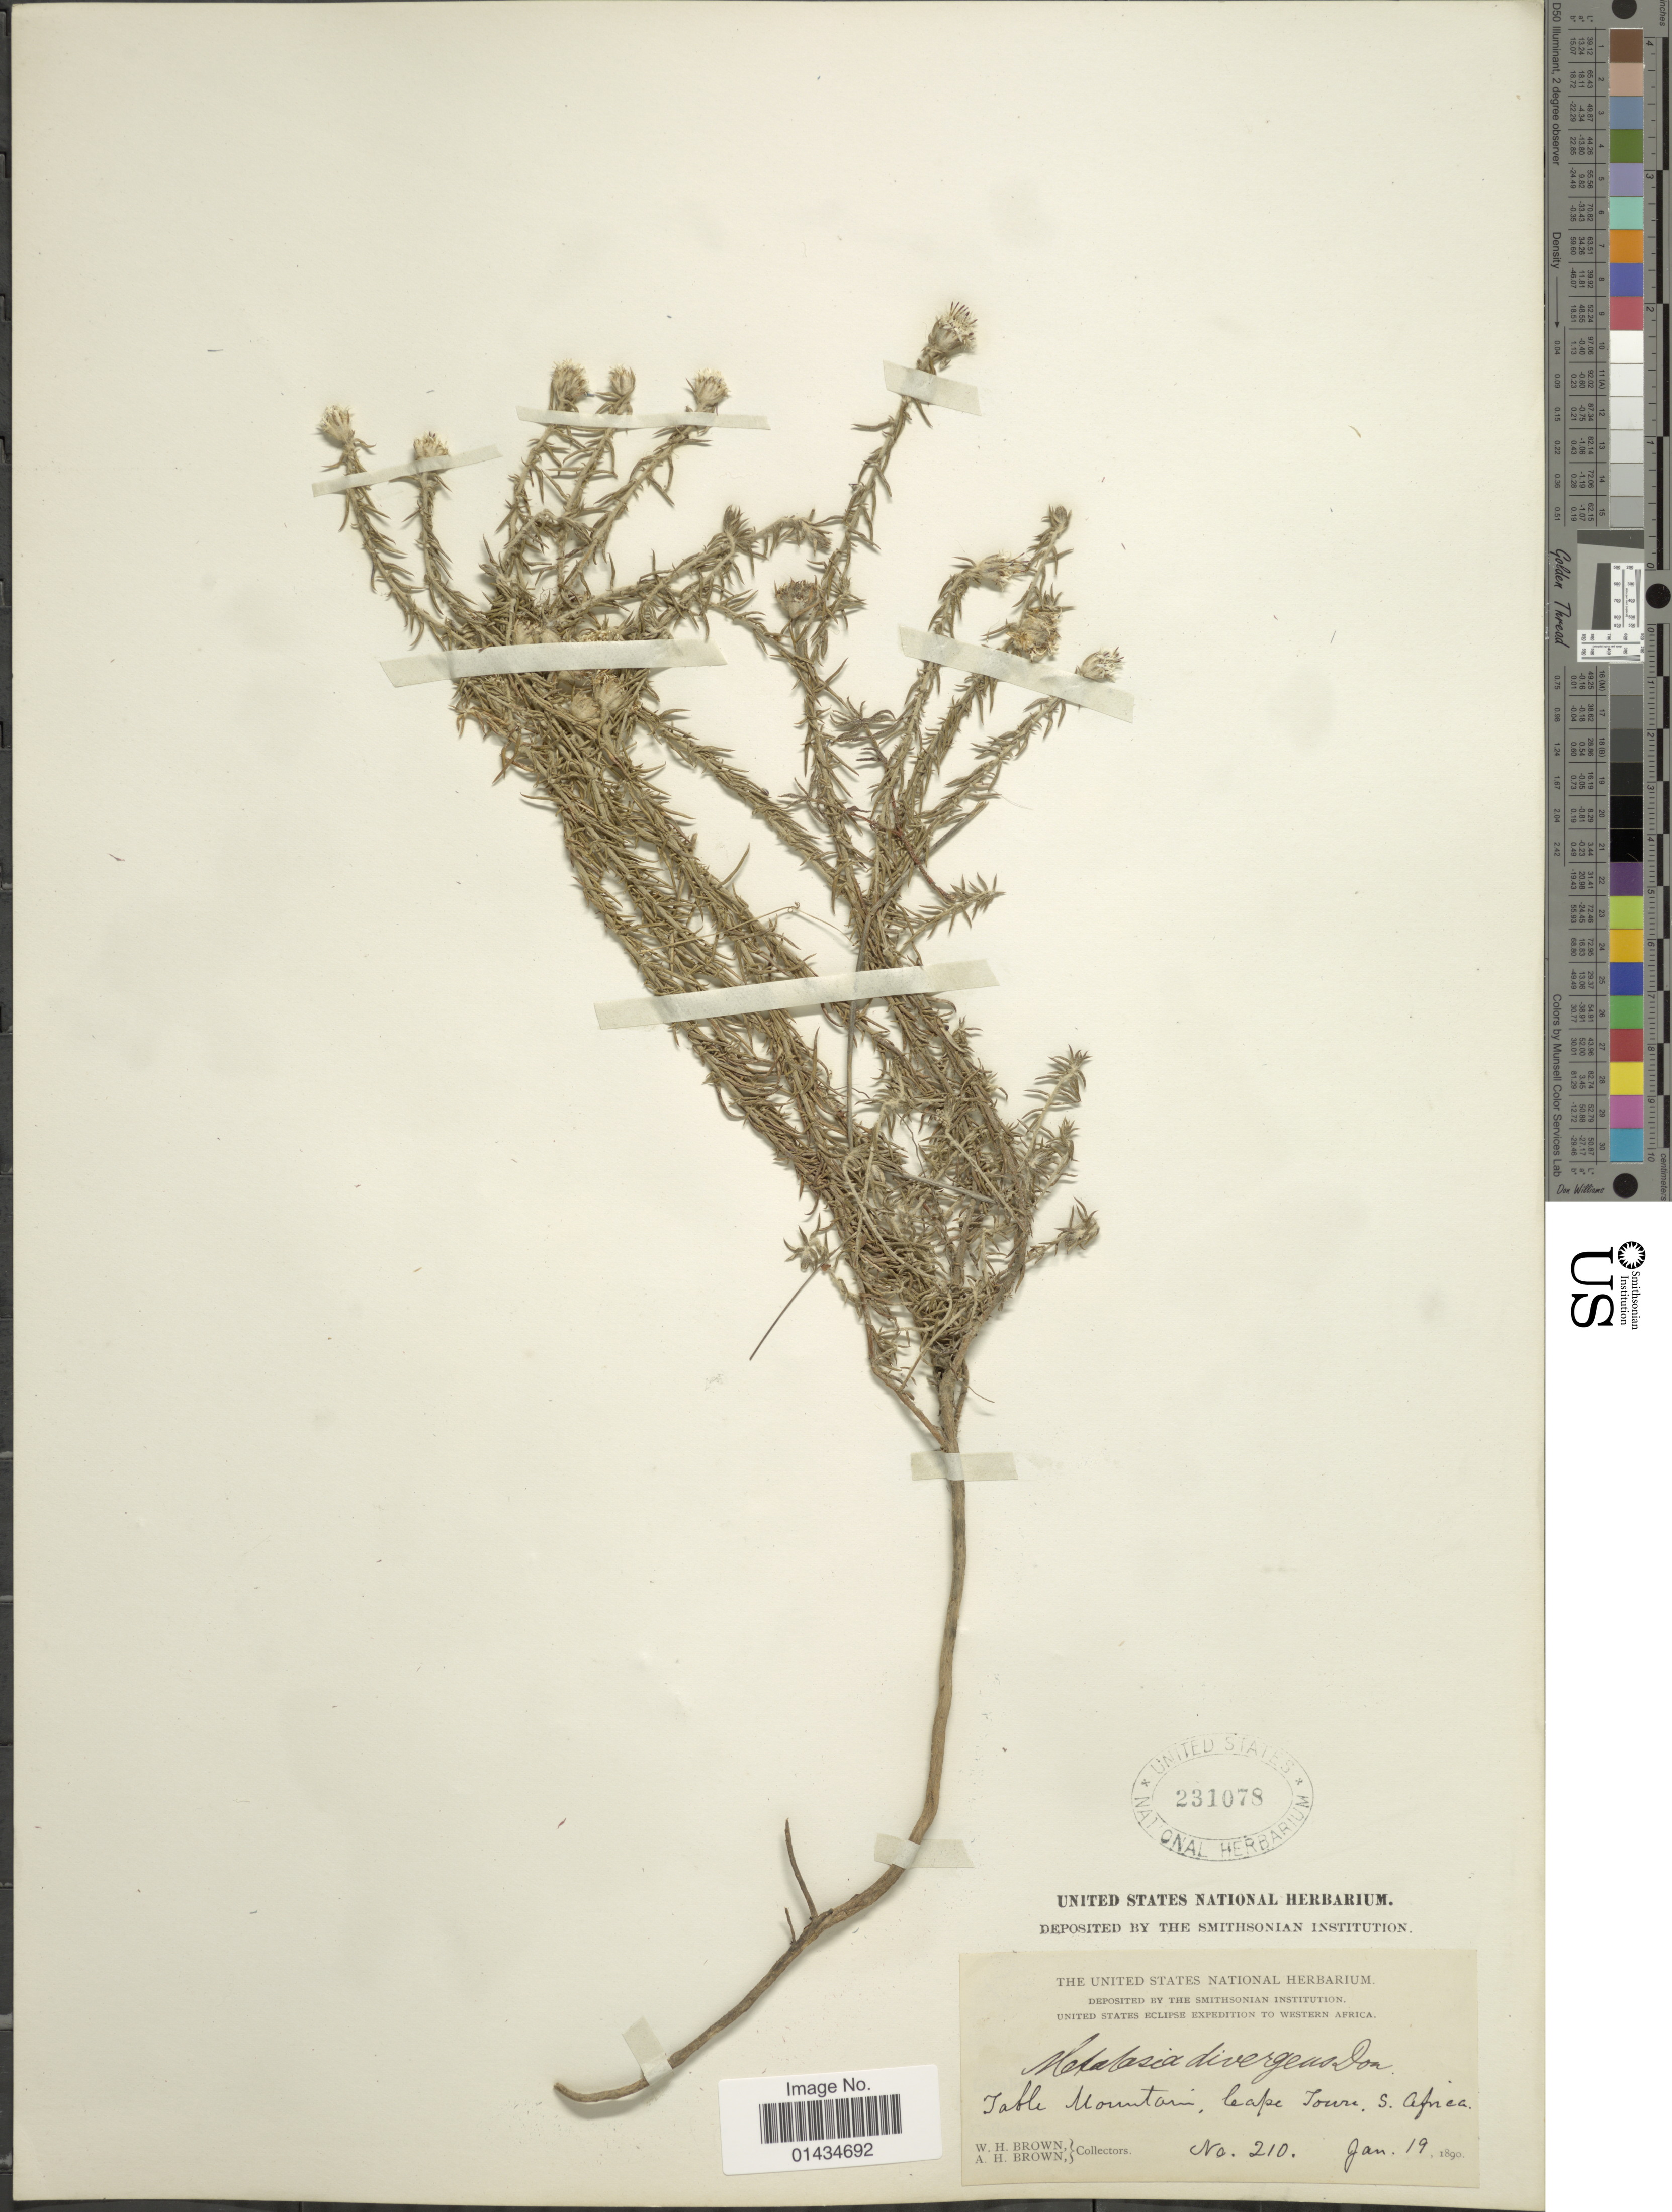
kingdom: Plantae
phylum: Tracheophyta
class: Magnoliopsida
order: Asterales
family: Asteraceae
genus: Metalasia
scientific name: Metalasia divergens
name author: (Thunb.) D. Don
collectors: W. H. Brown & A. H. Brown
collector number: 210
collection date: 1890-01-19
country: South Africa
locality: Table Mountain, Cape Town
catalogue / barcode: US 231078